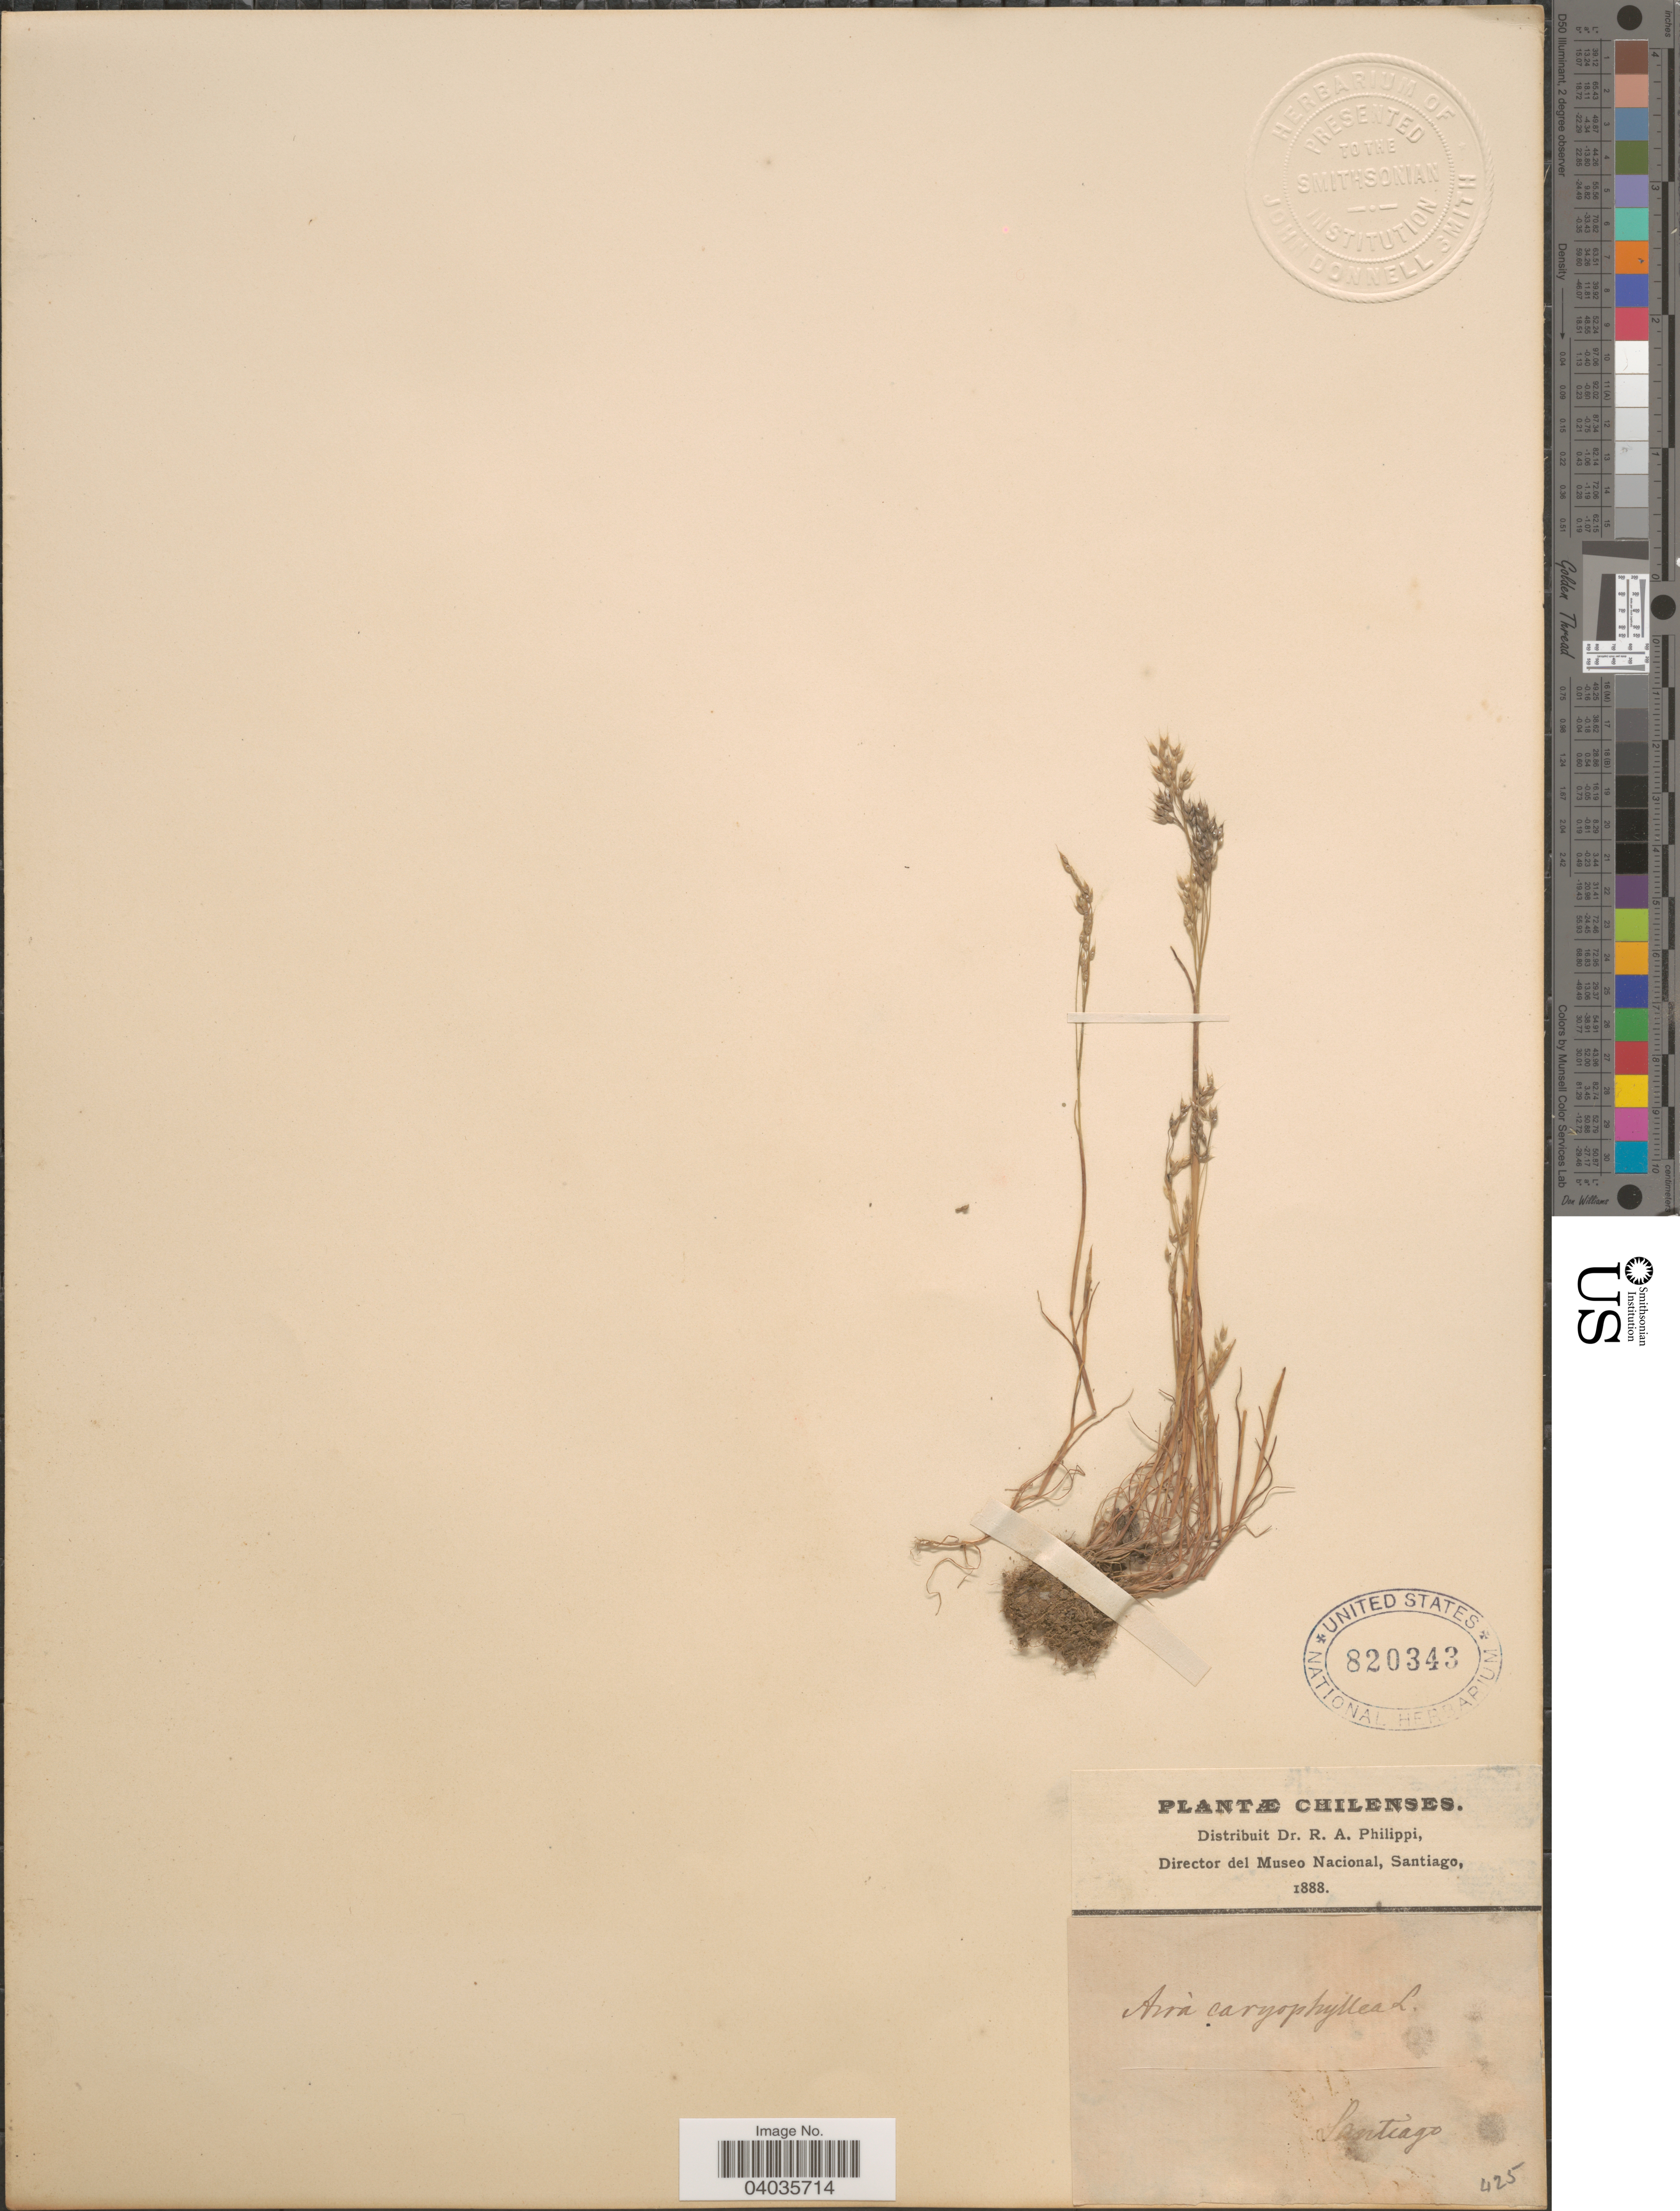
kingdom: Plantae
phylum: Tracheophyta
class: Liliopsida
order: Poales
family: Poaceae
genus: Aira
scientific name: Aira caryophyllea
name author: L.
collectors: ex. herb. R.A. Philippi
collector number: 425?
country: Chile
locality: Santiago.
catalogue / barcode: US 820343